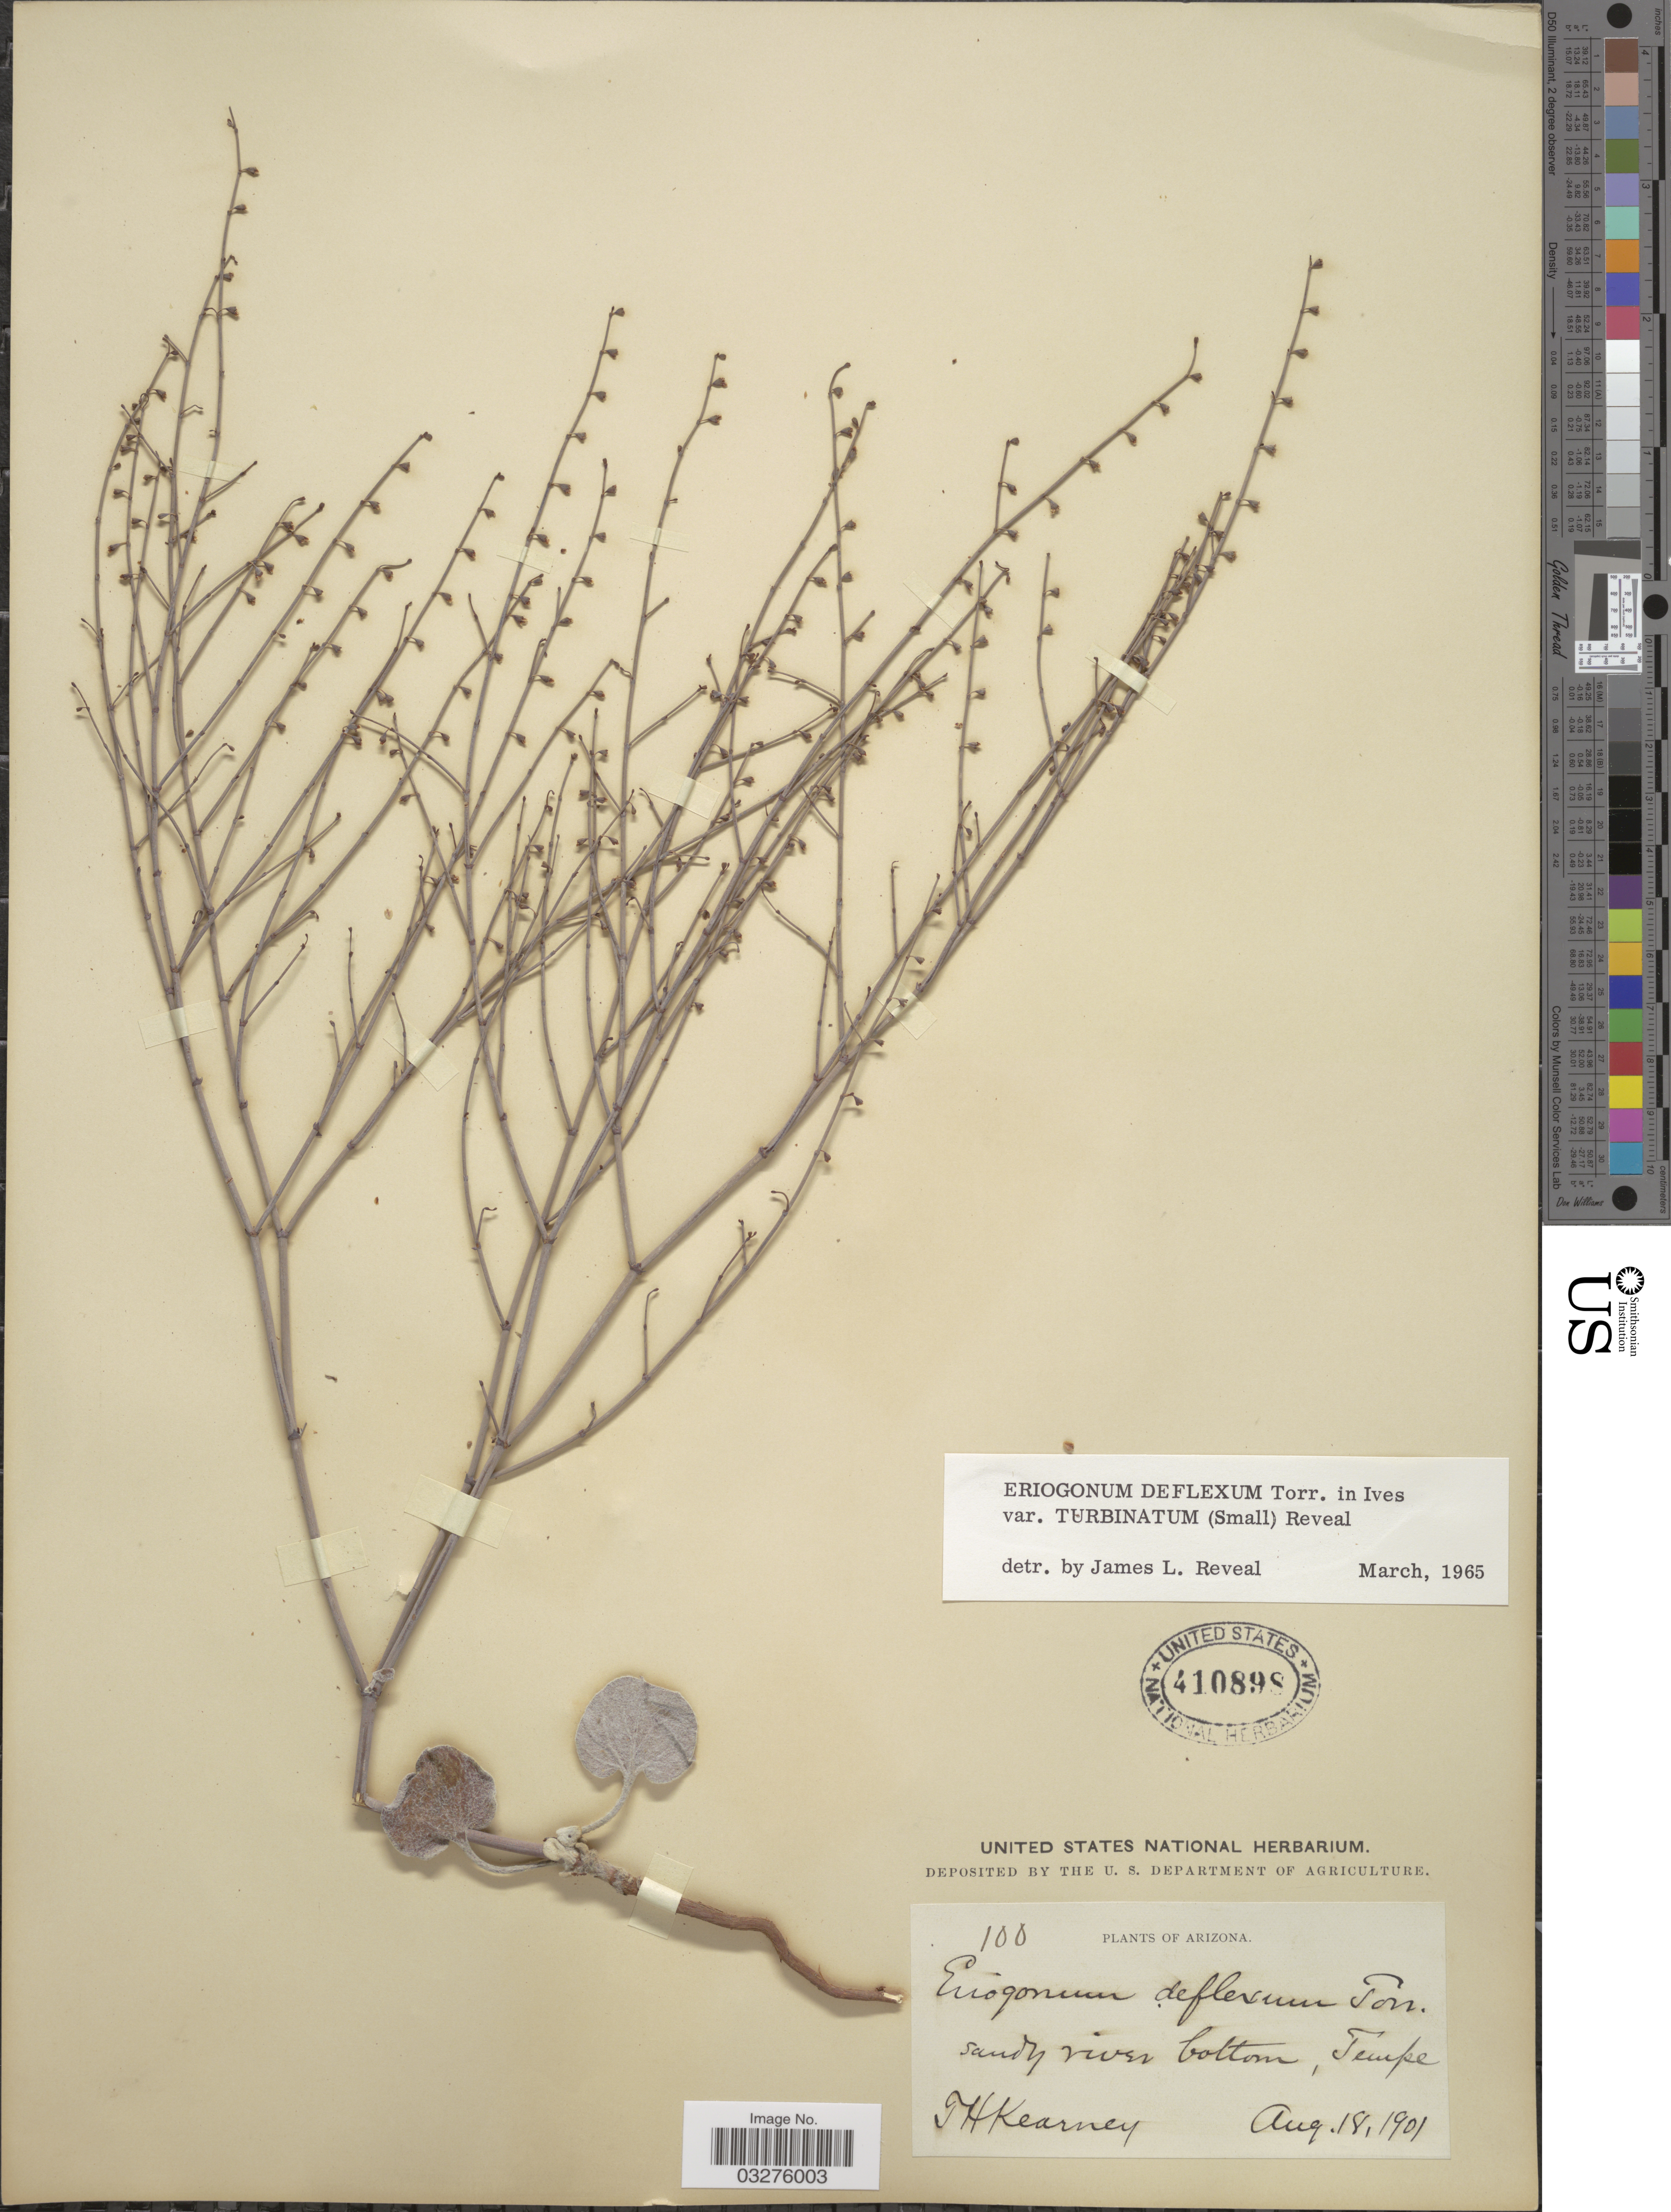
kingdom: Plantae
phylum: Tracheophyta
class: Magnoliopsida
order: Caryophyllales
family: Polygonaceae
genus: Eriogonum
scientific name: Eriogonum deflexum var. turbinatum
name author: (Small) Reveal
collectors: T. H. Kearney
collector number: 100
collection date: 1901-08-18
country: United States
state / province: Arizona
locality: Tempe.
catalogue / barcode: US 410898